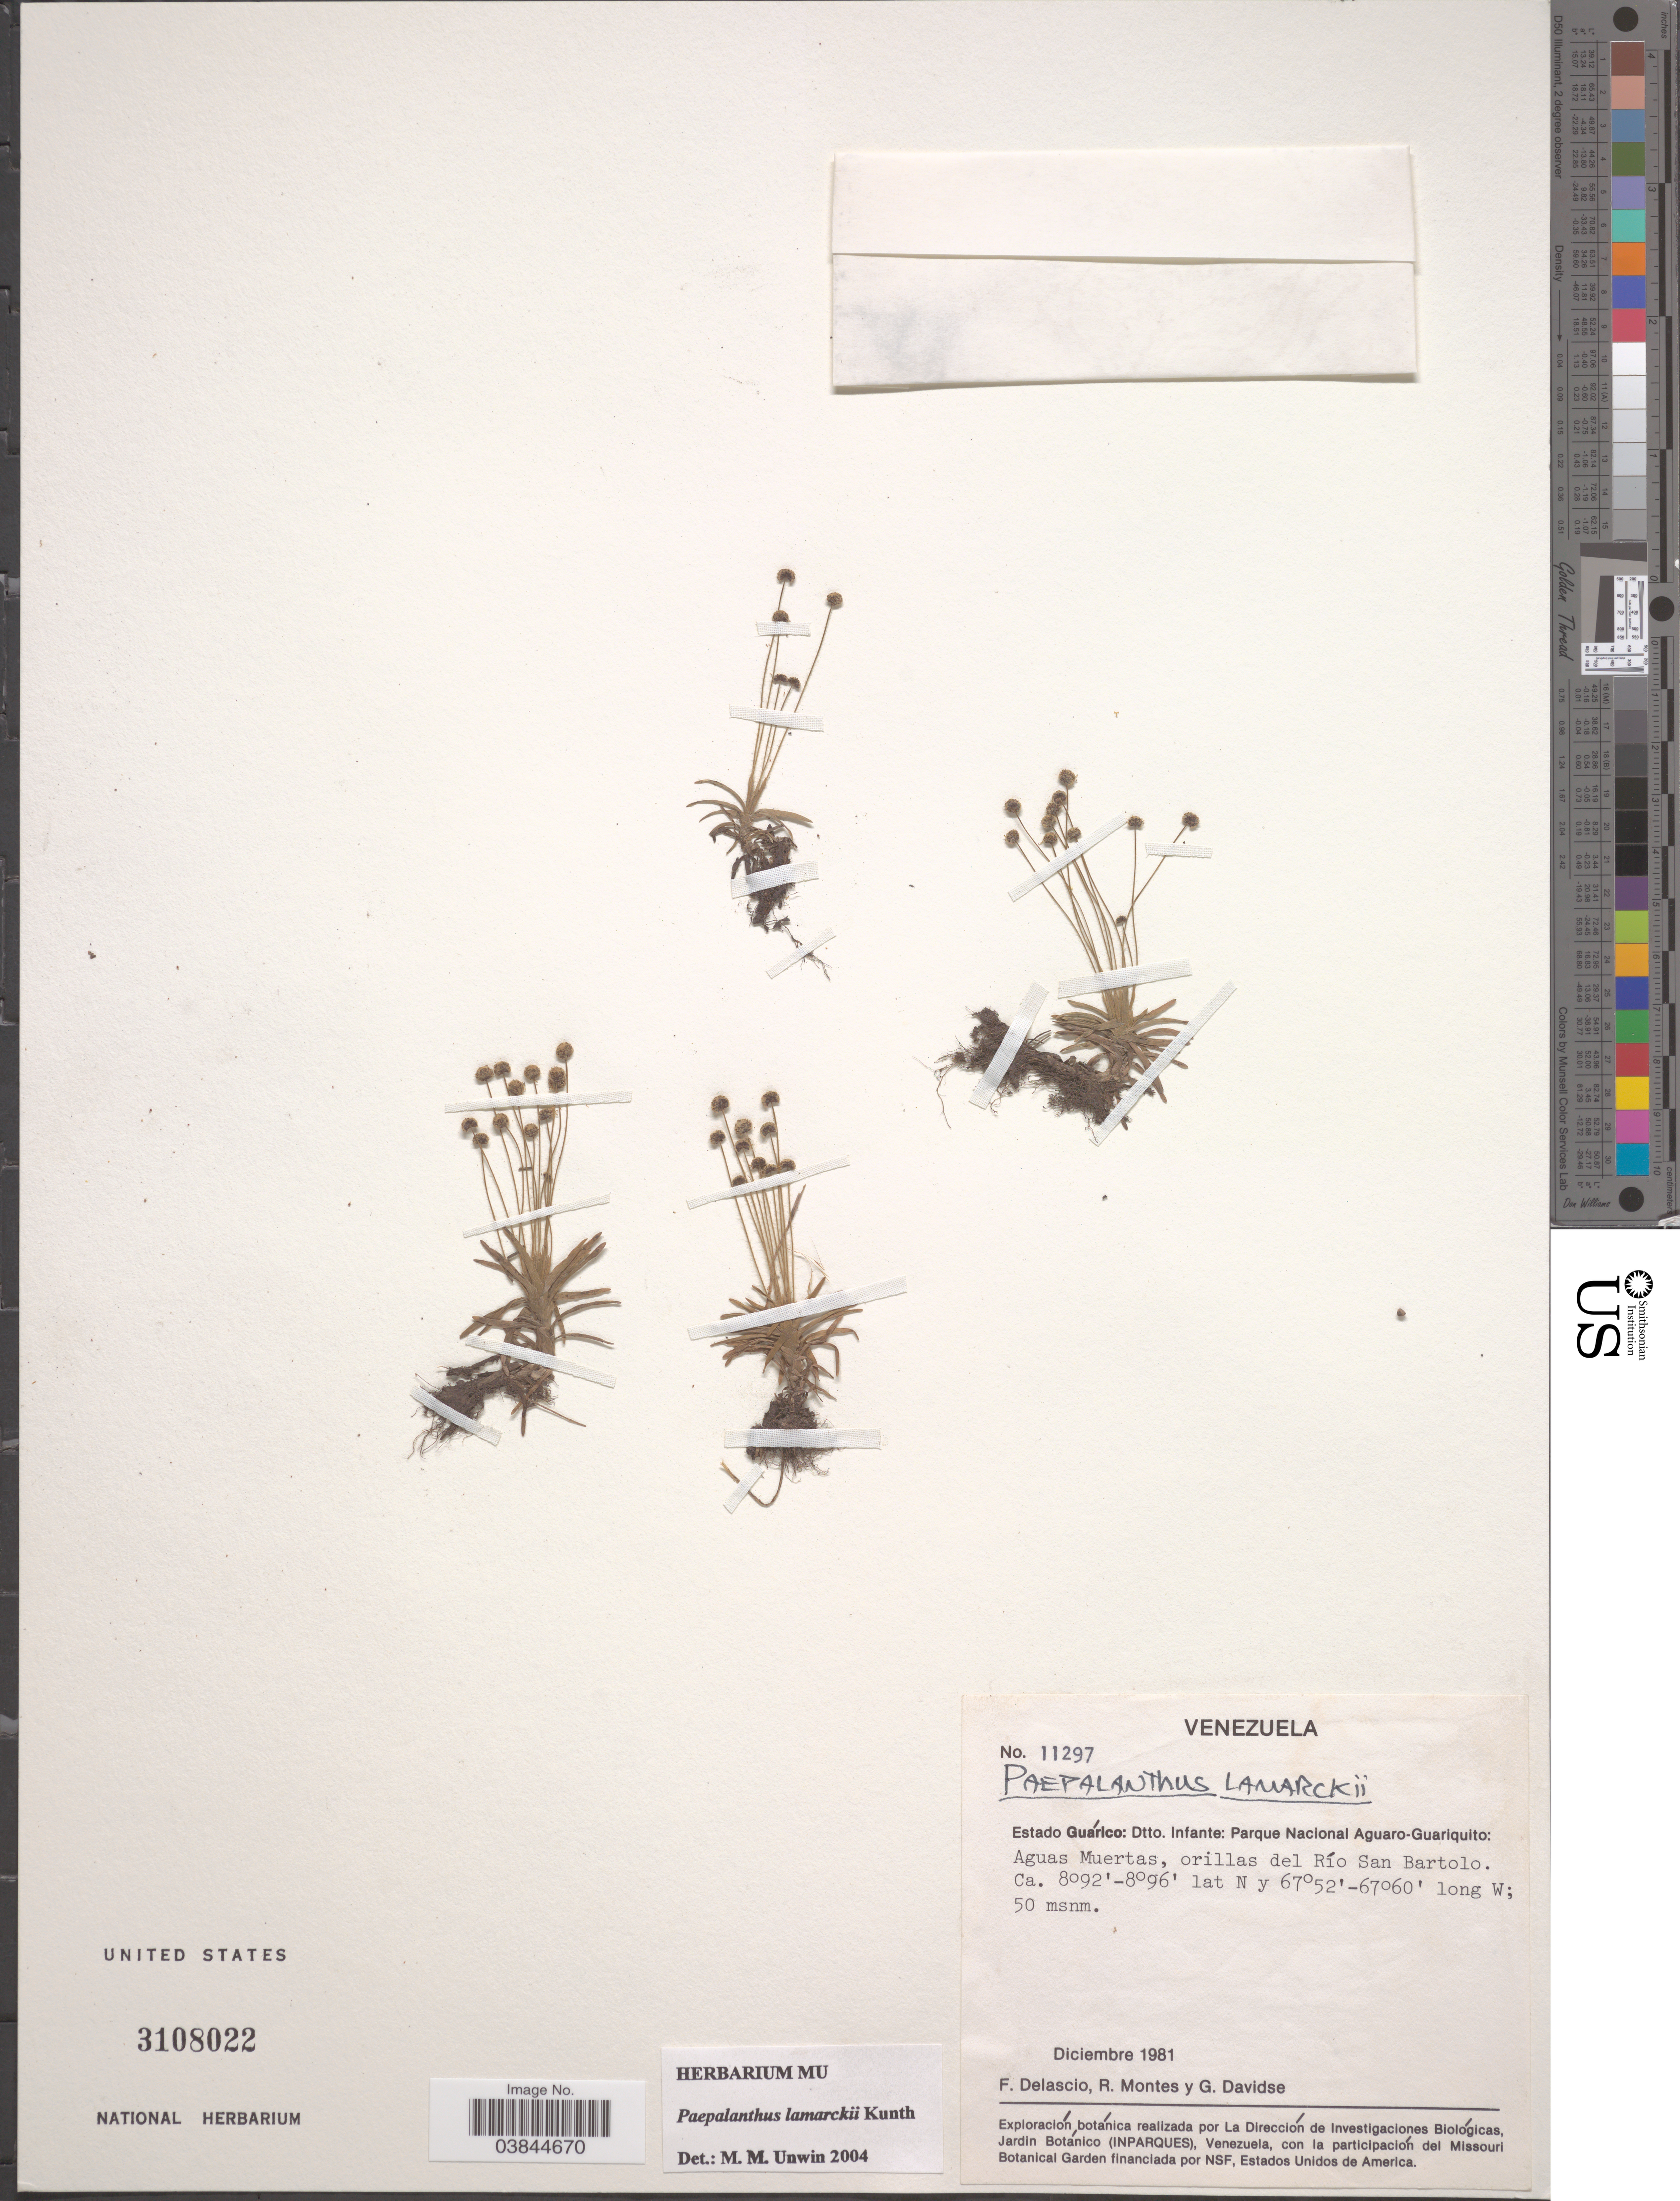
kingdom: Plantae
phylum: Tracheophyta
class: Liliopsida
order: Poales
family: Eriocaulaceae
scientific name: Giuliettia fasciculata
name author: (Rottb.) Andrino & Sano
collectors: F. Delascio C., R. Montes & G. Davidse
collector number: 11297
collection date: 1981-12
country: Venezuela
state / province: Guarico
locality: Dtto. Infante: Parque Nacional Aguaro-Guariquito: Aguas Muertas, orillas del Río San Bartolo.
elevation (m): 50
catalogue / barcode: US 3108022